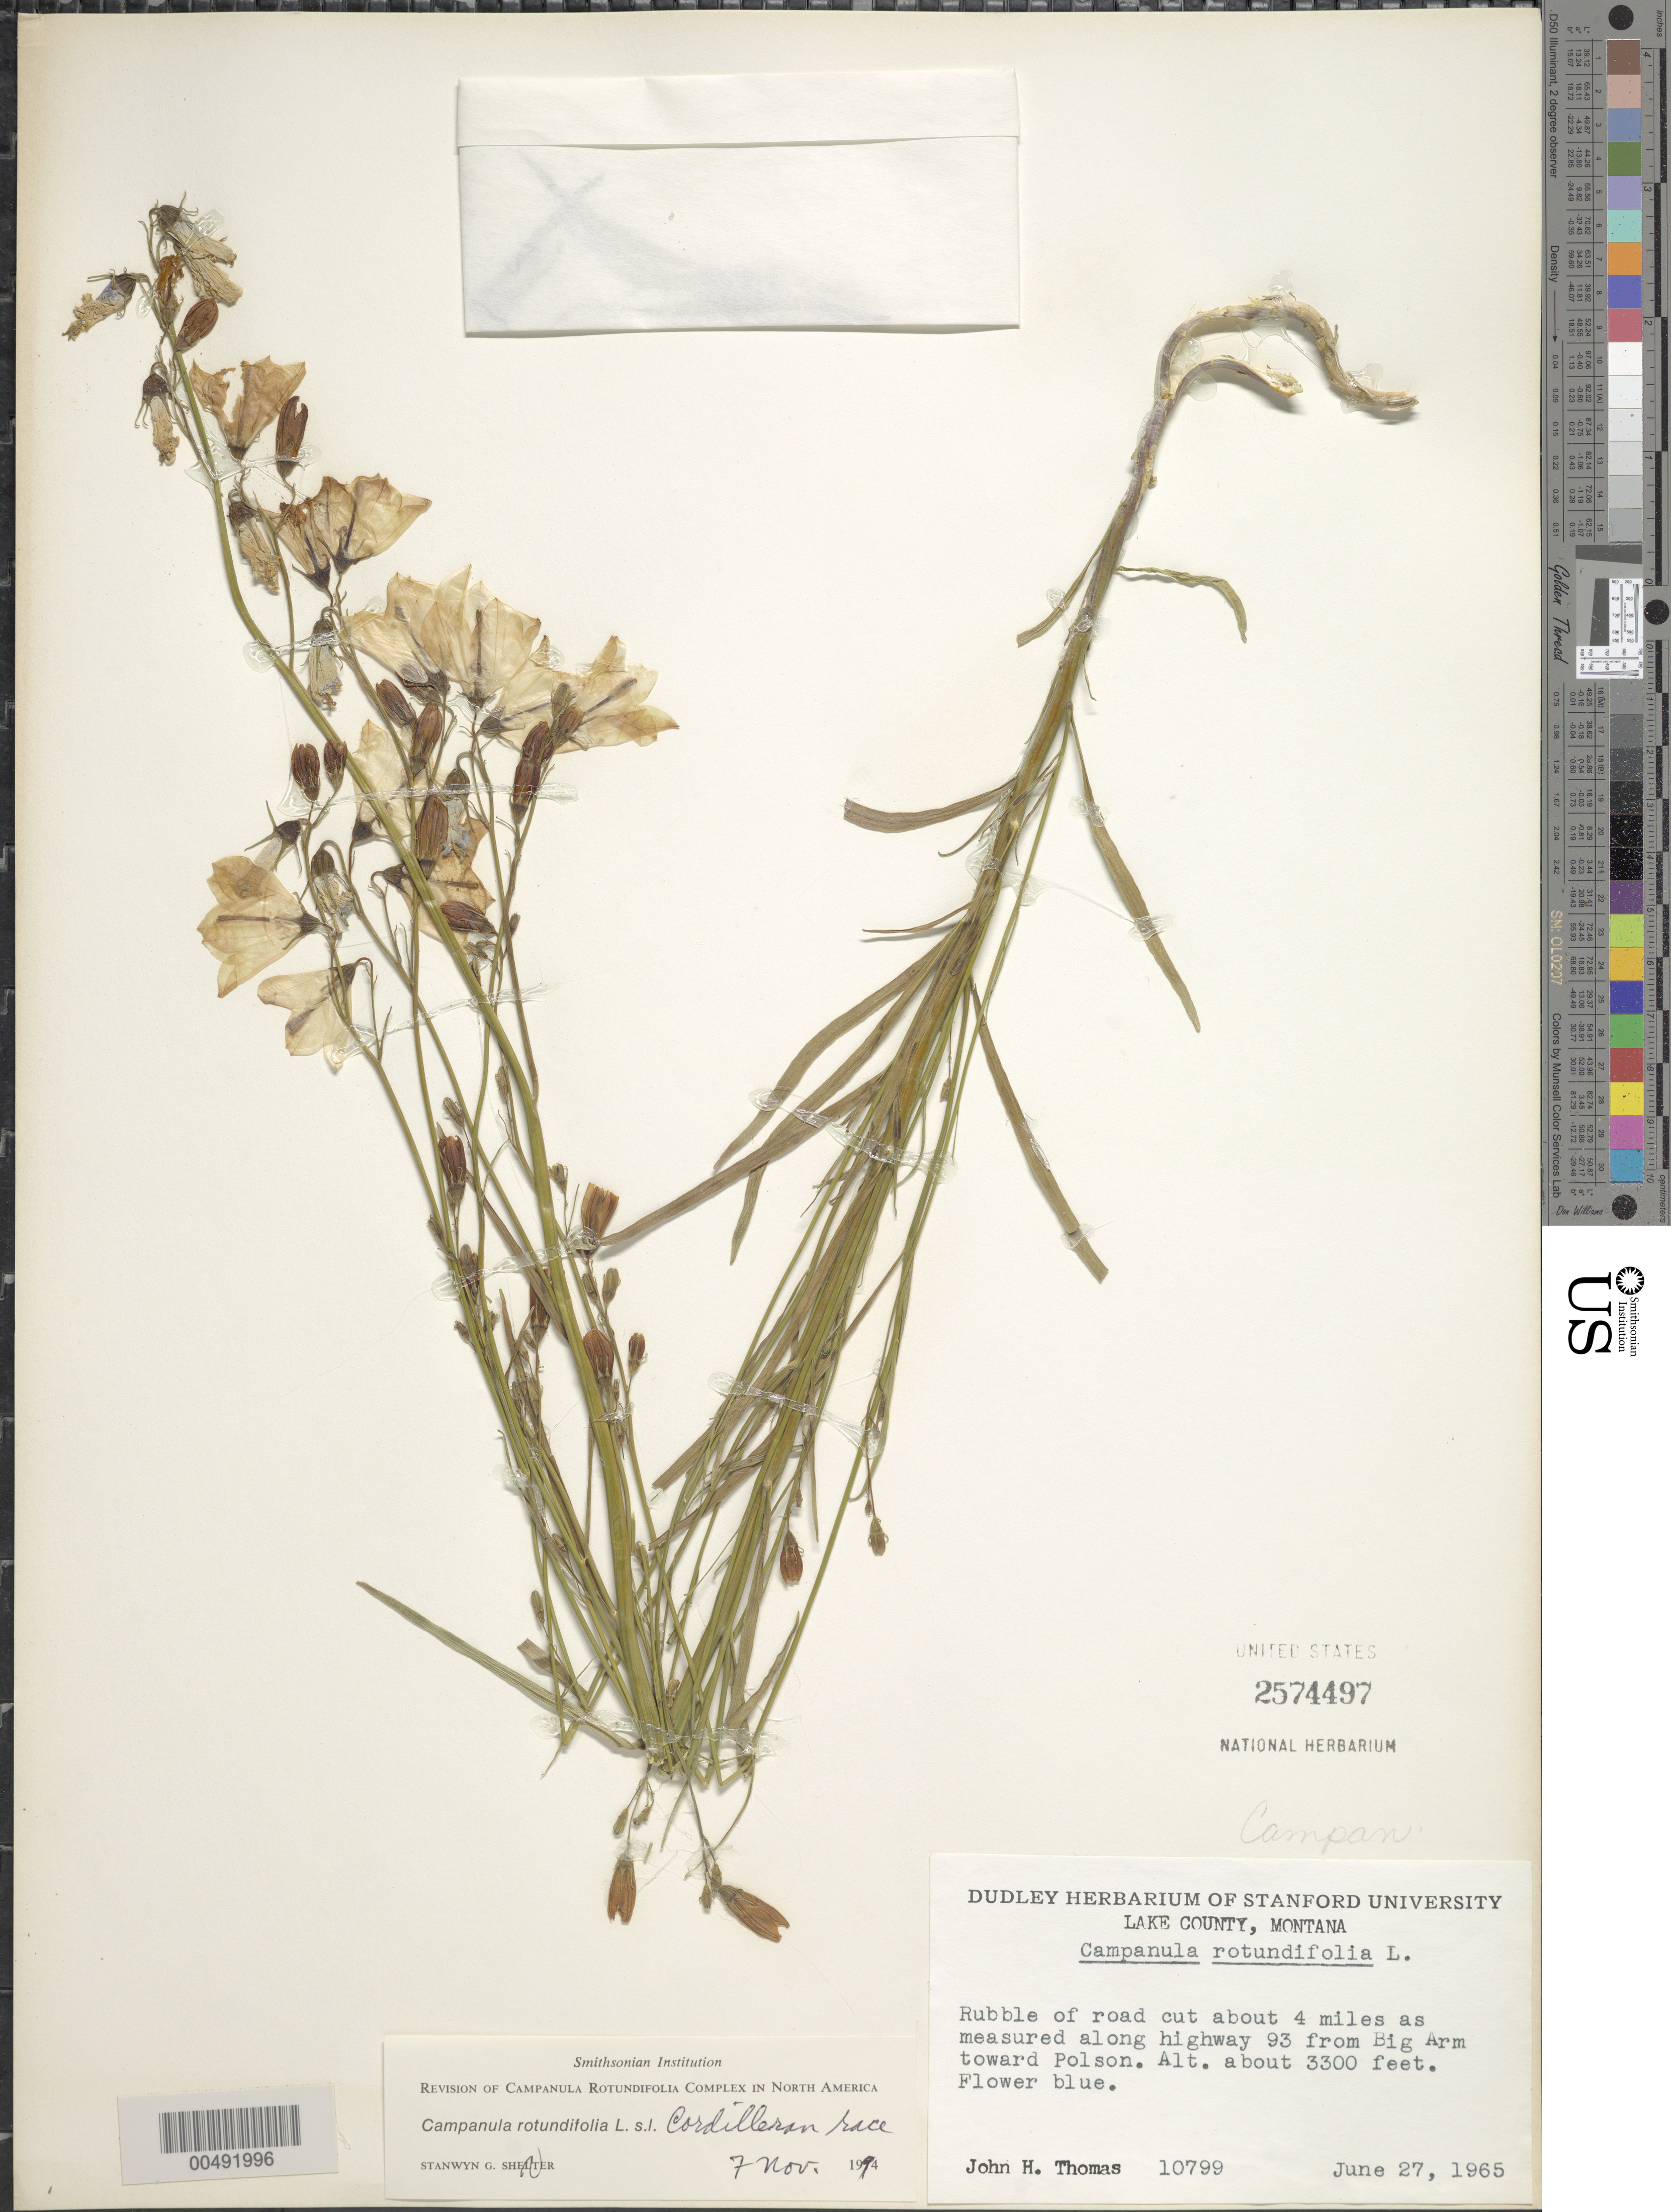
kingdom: Plantae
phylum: Tracheophyta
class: Magnoliopsida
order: Asterales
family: Campanulaceae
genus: Campanula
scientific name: Campanula rotundifolia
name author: L.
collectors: J. H. Thomas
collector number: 10799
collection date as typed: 27 Jun 1965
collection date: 1965-06-27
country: United States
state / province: Montana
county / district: Lake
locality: about 4 mi. along Hwy. 93 from Big Arm toward Polson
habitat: rubble of road cut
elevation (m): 1006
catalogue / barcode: US 2574497